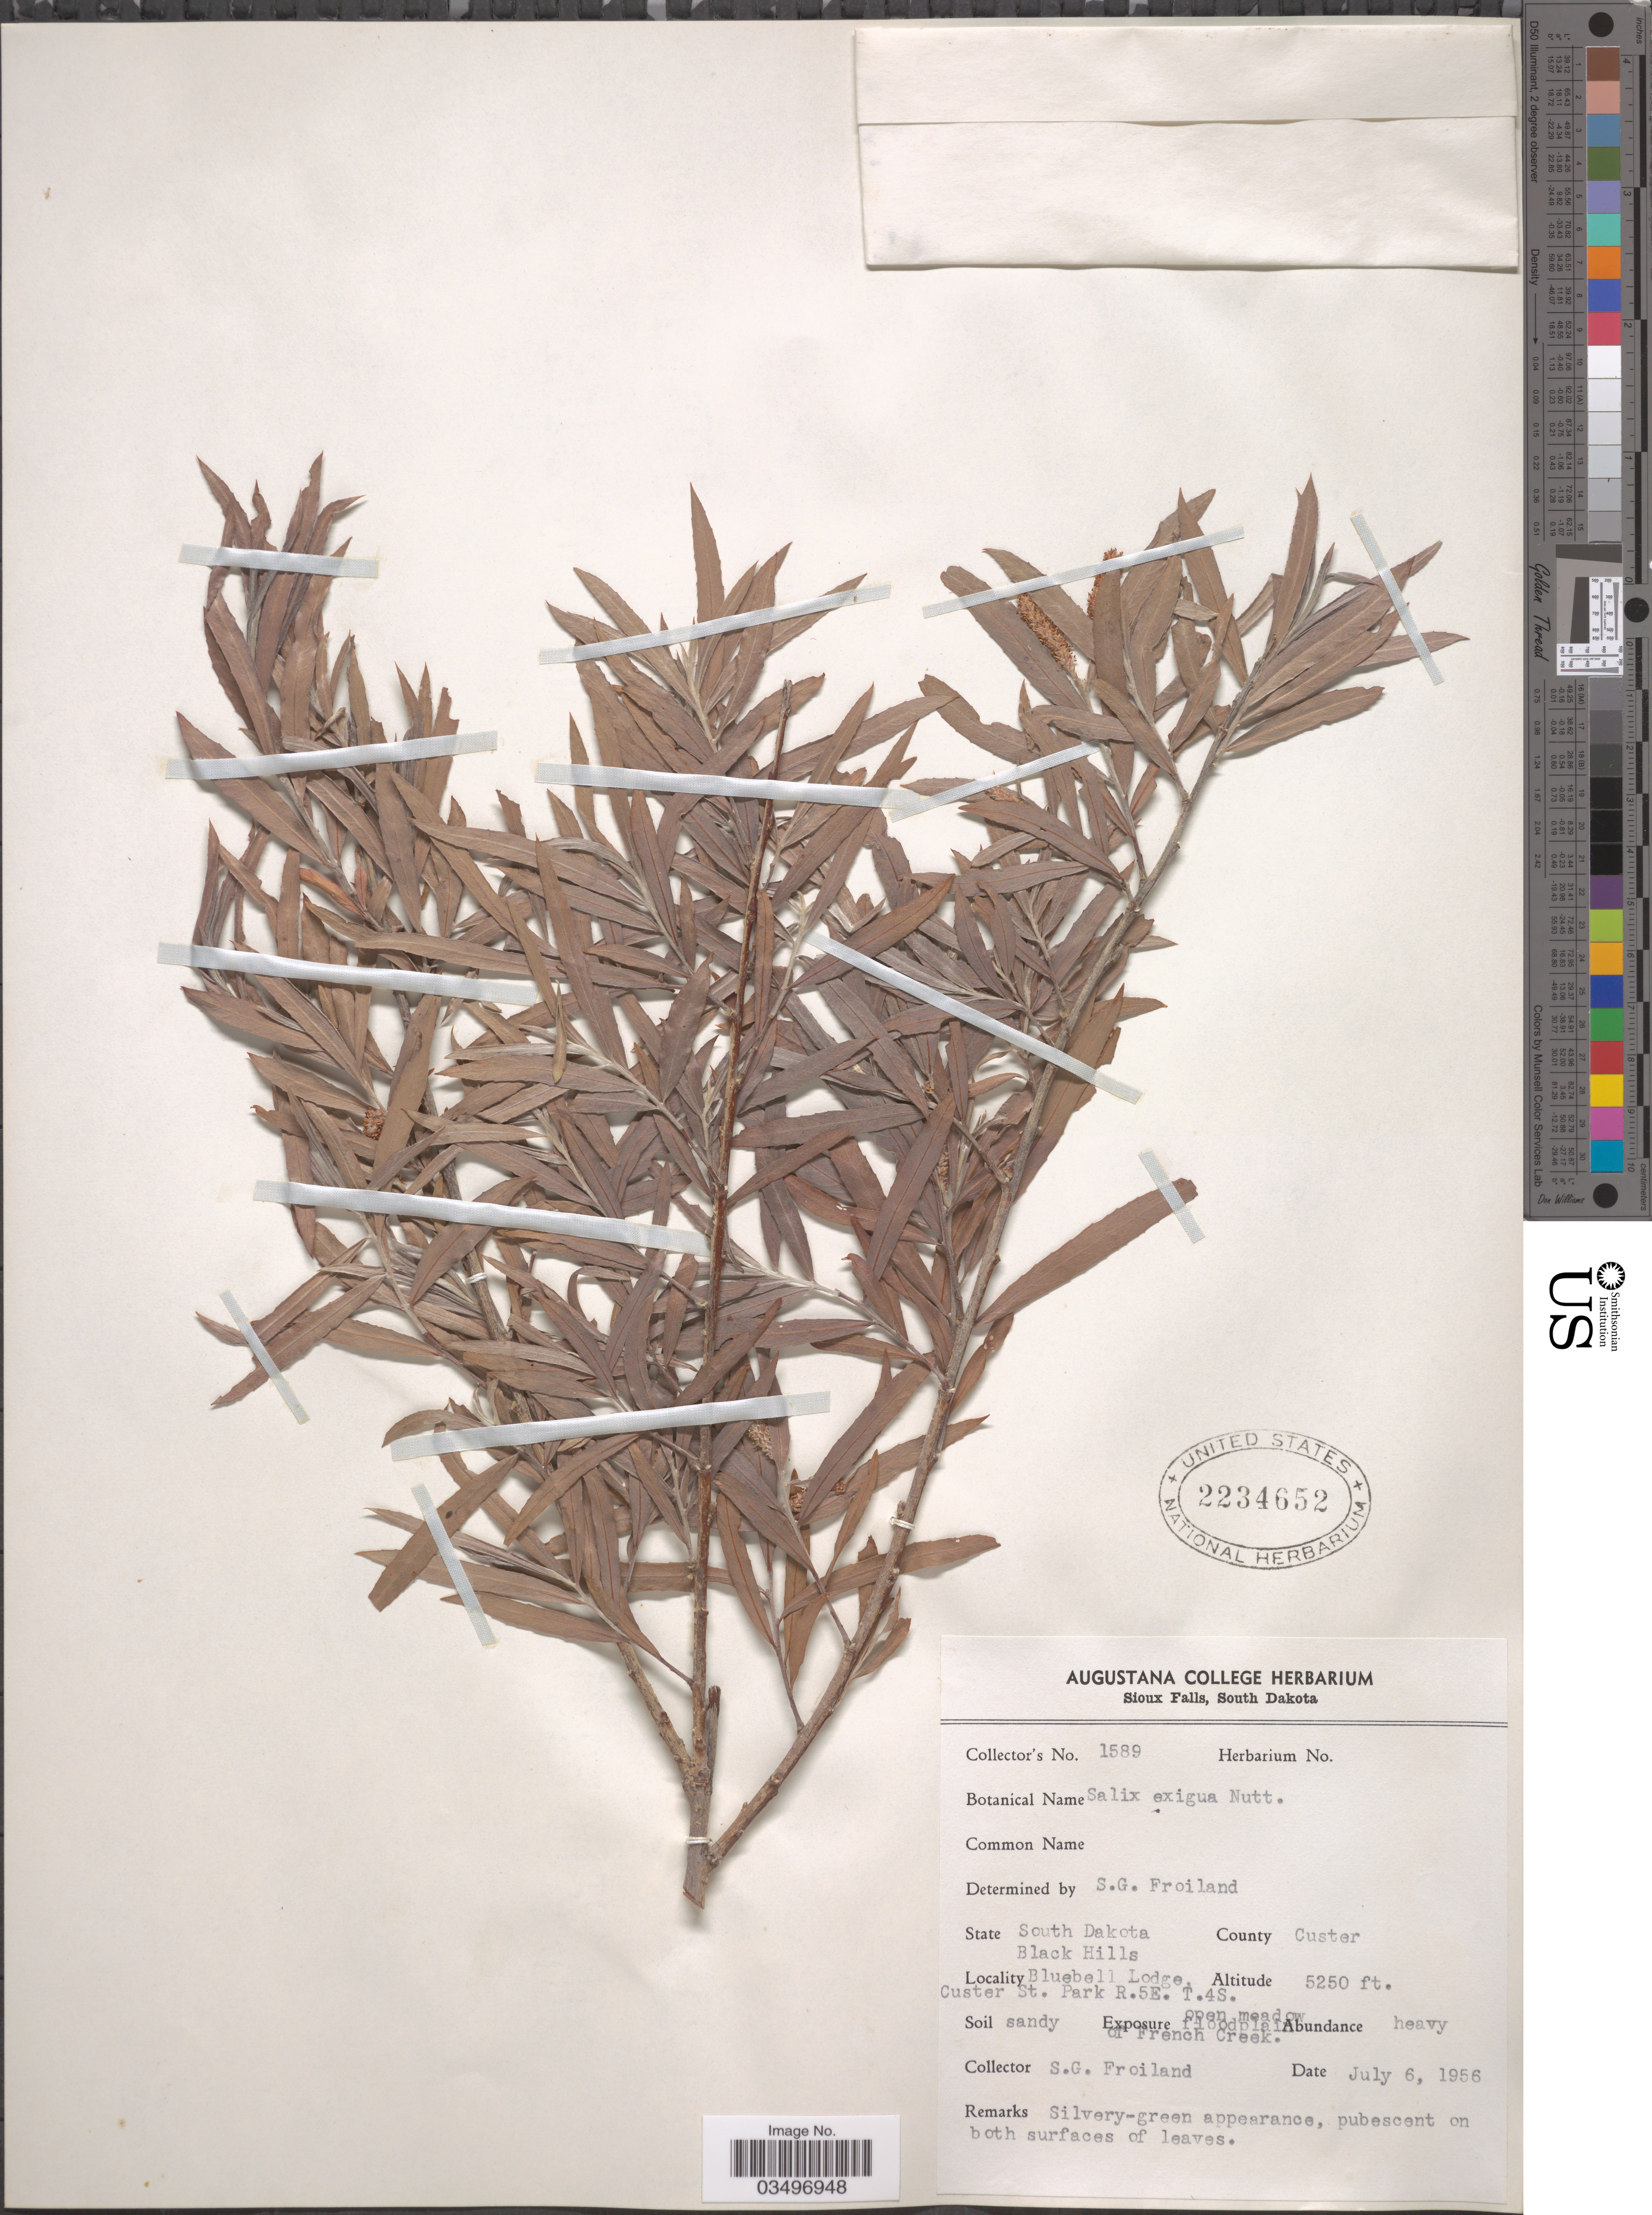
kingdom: Plantae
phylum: Tracheophyta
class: Magnoliopsida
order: Malpighiales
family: Salicaceae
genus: Salix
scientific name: Salix exigua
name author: Nutt.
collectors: S. Froiland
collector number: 1589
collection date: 1956-07-06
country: United States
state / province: South Dakota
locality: Black Hills. County Custer. Bluebell Lodge, Custer St. Park R.5E. T.4S.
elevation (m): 1600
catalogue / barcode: US 2234652